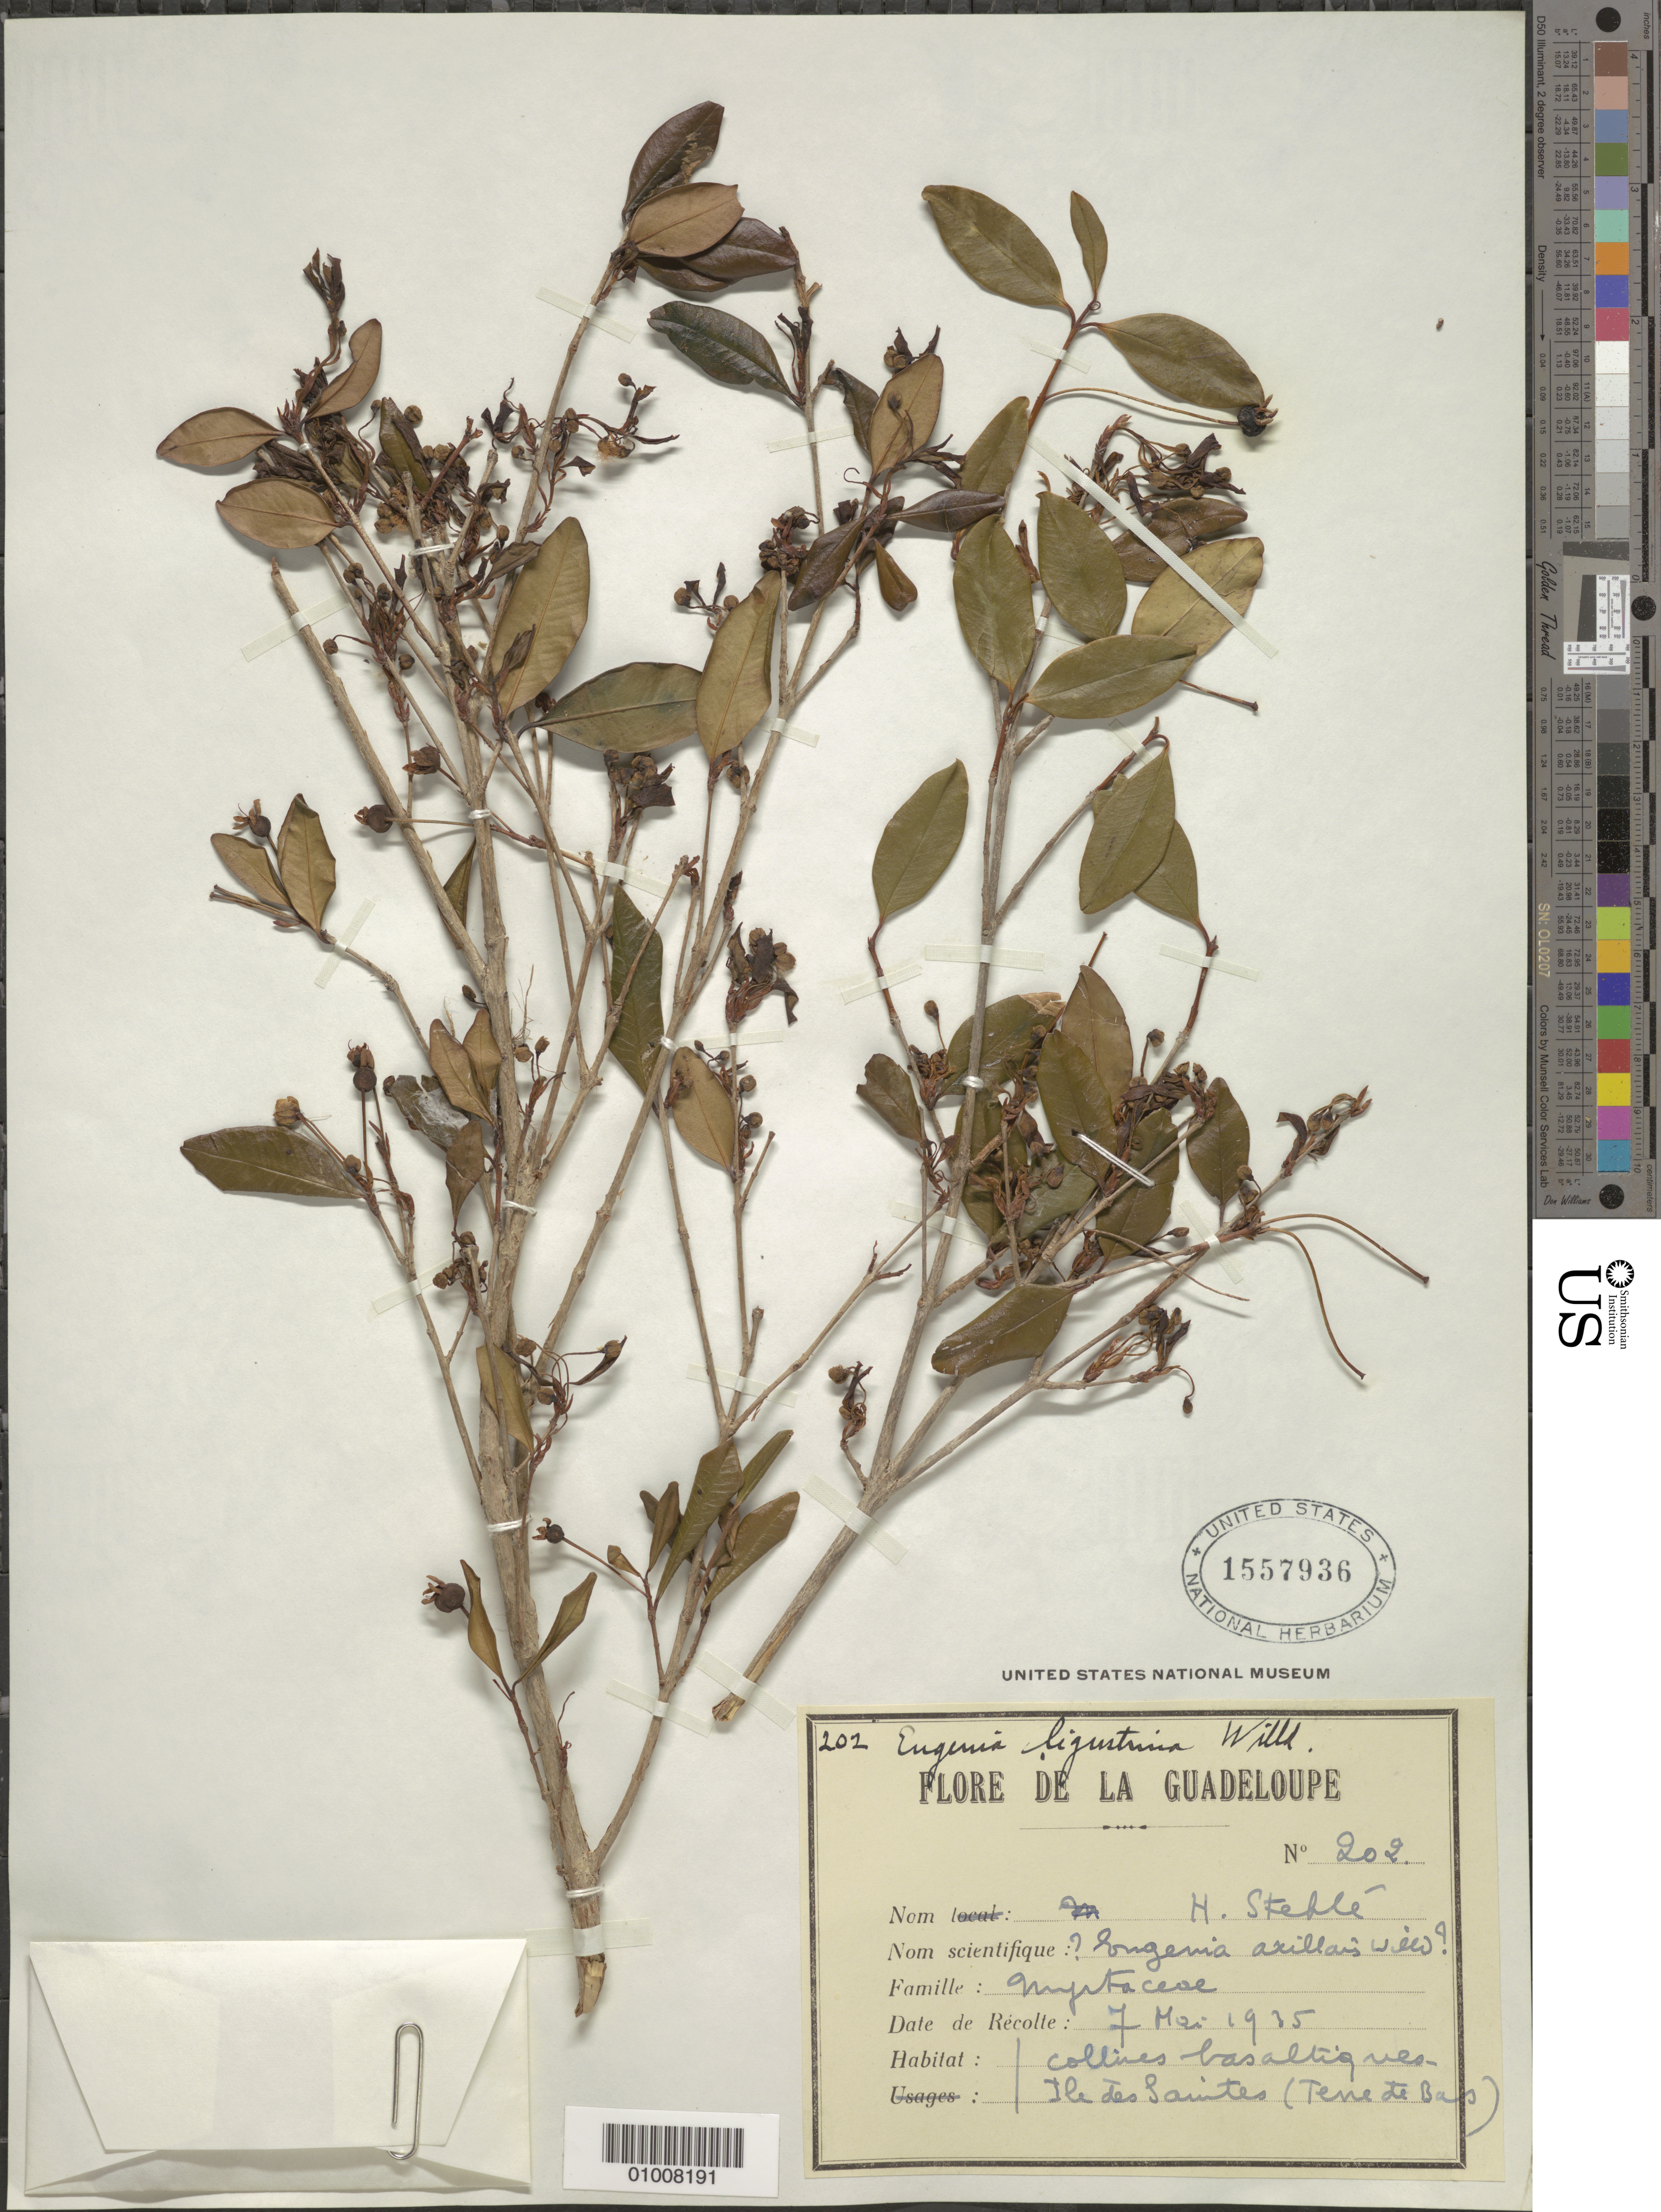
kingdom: Plantae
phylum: Tracheophyta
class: Magnoliopsida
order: Myrtales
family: Myrtaceae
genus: Eugenia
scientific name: Eugenia ligustrina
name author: (Sw.) Willd.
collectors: H. Stehlé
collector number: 202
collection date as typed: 07 May 1935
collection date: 1935-05-07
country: Guadeloupe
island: Basse Terre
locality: Iles des Saintes (Terre-de-Bas)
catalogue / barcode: US 1557036